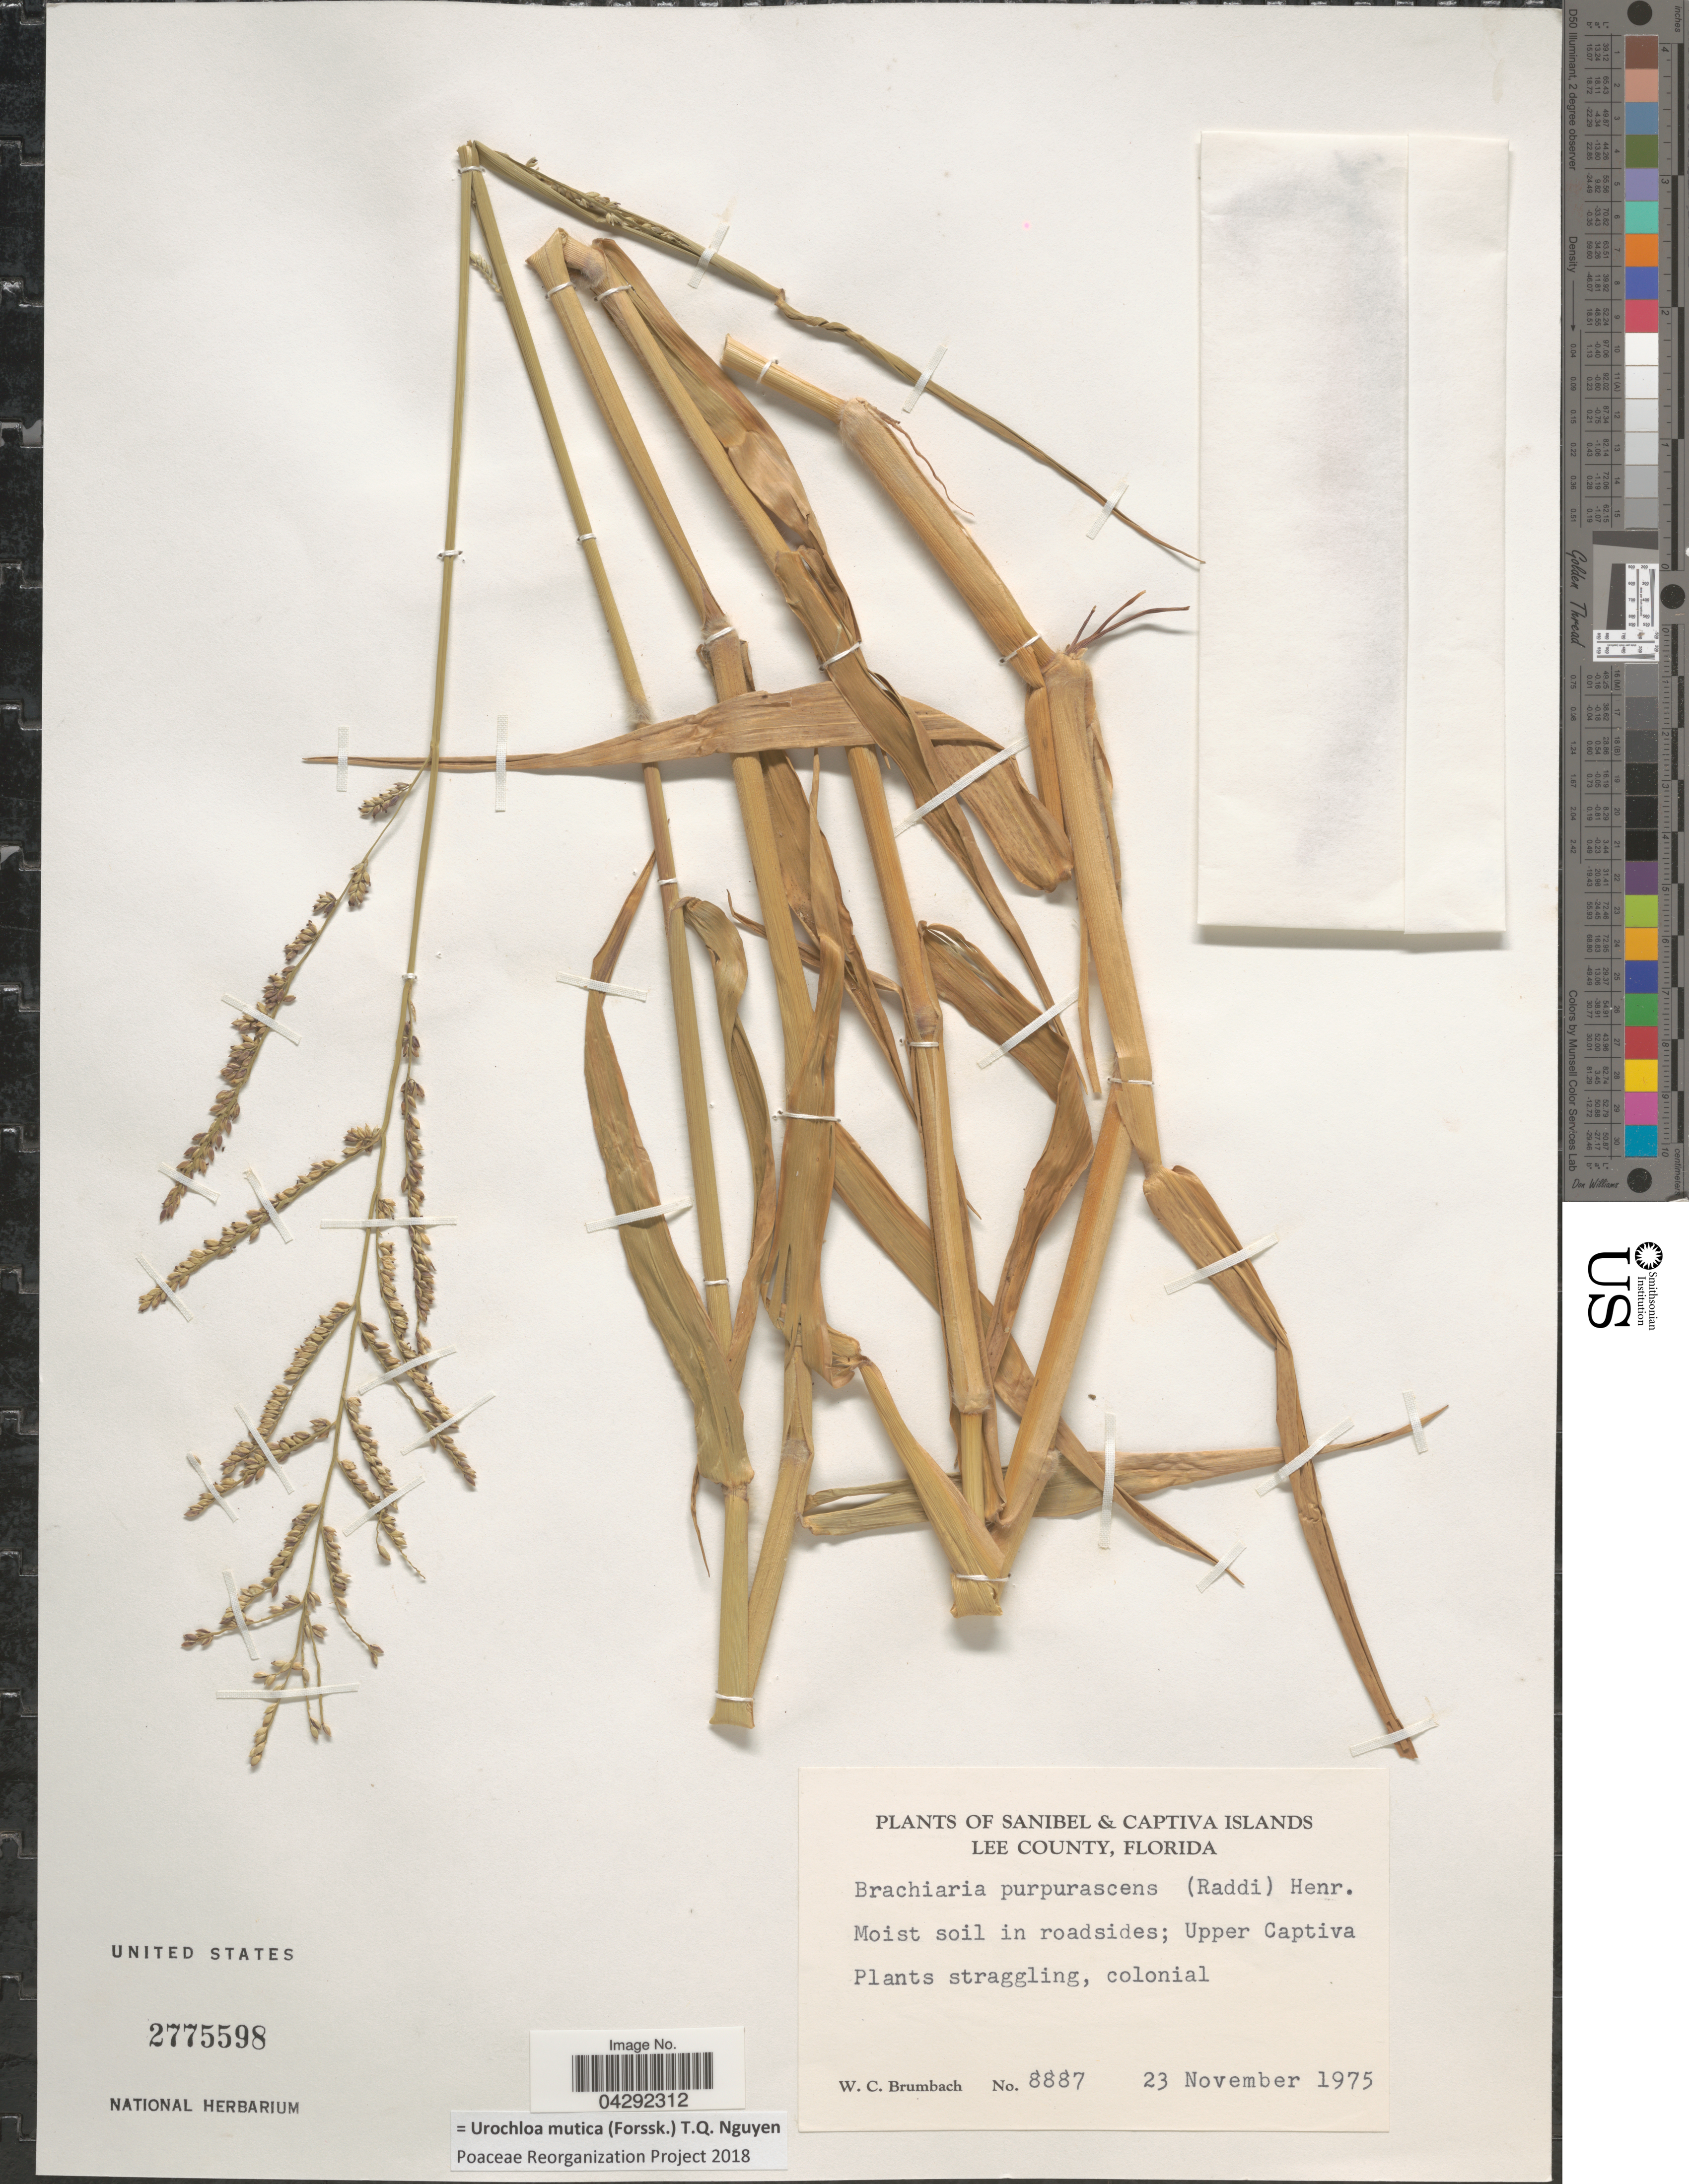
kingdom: Plantae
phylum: Tracheophyta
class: Liliopsida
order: Poales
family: Poaceae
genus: Urochloa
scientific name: Urochloa mutica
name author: (Forssk.) T.Q. Nguyen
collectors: W. C. Brumbach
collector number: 8887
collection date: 1975-11-23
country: United States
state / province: Florida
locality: Sanibel & Captiva Islands. Lee County. Upper Captiva.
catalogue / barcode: US 2775598